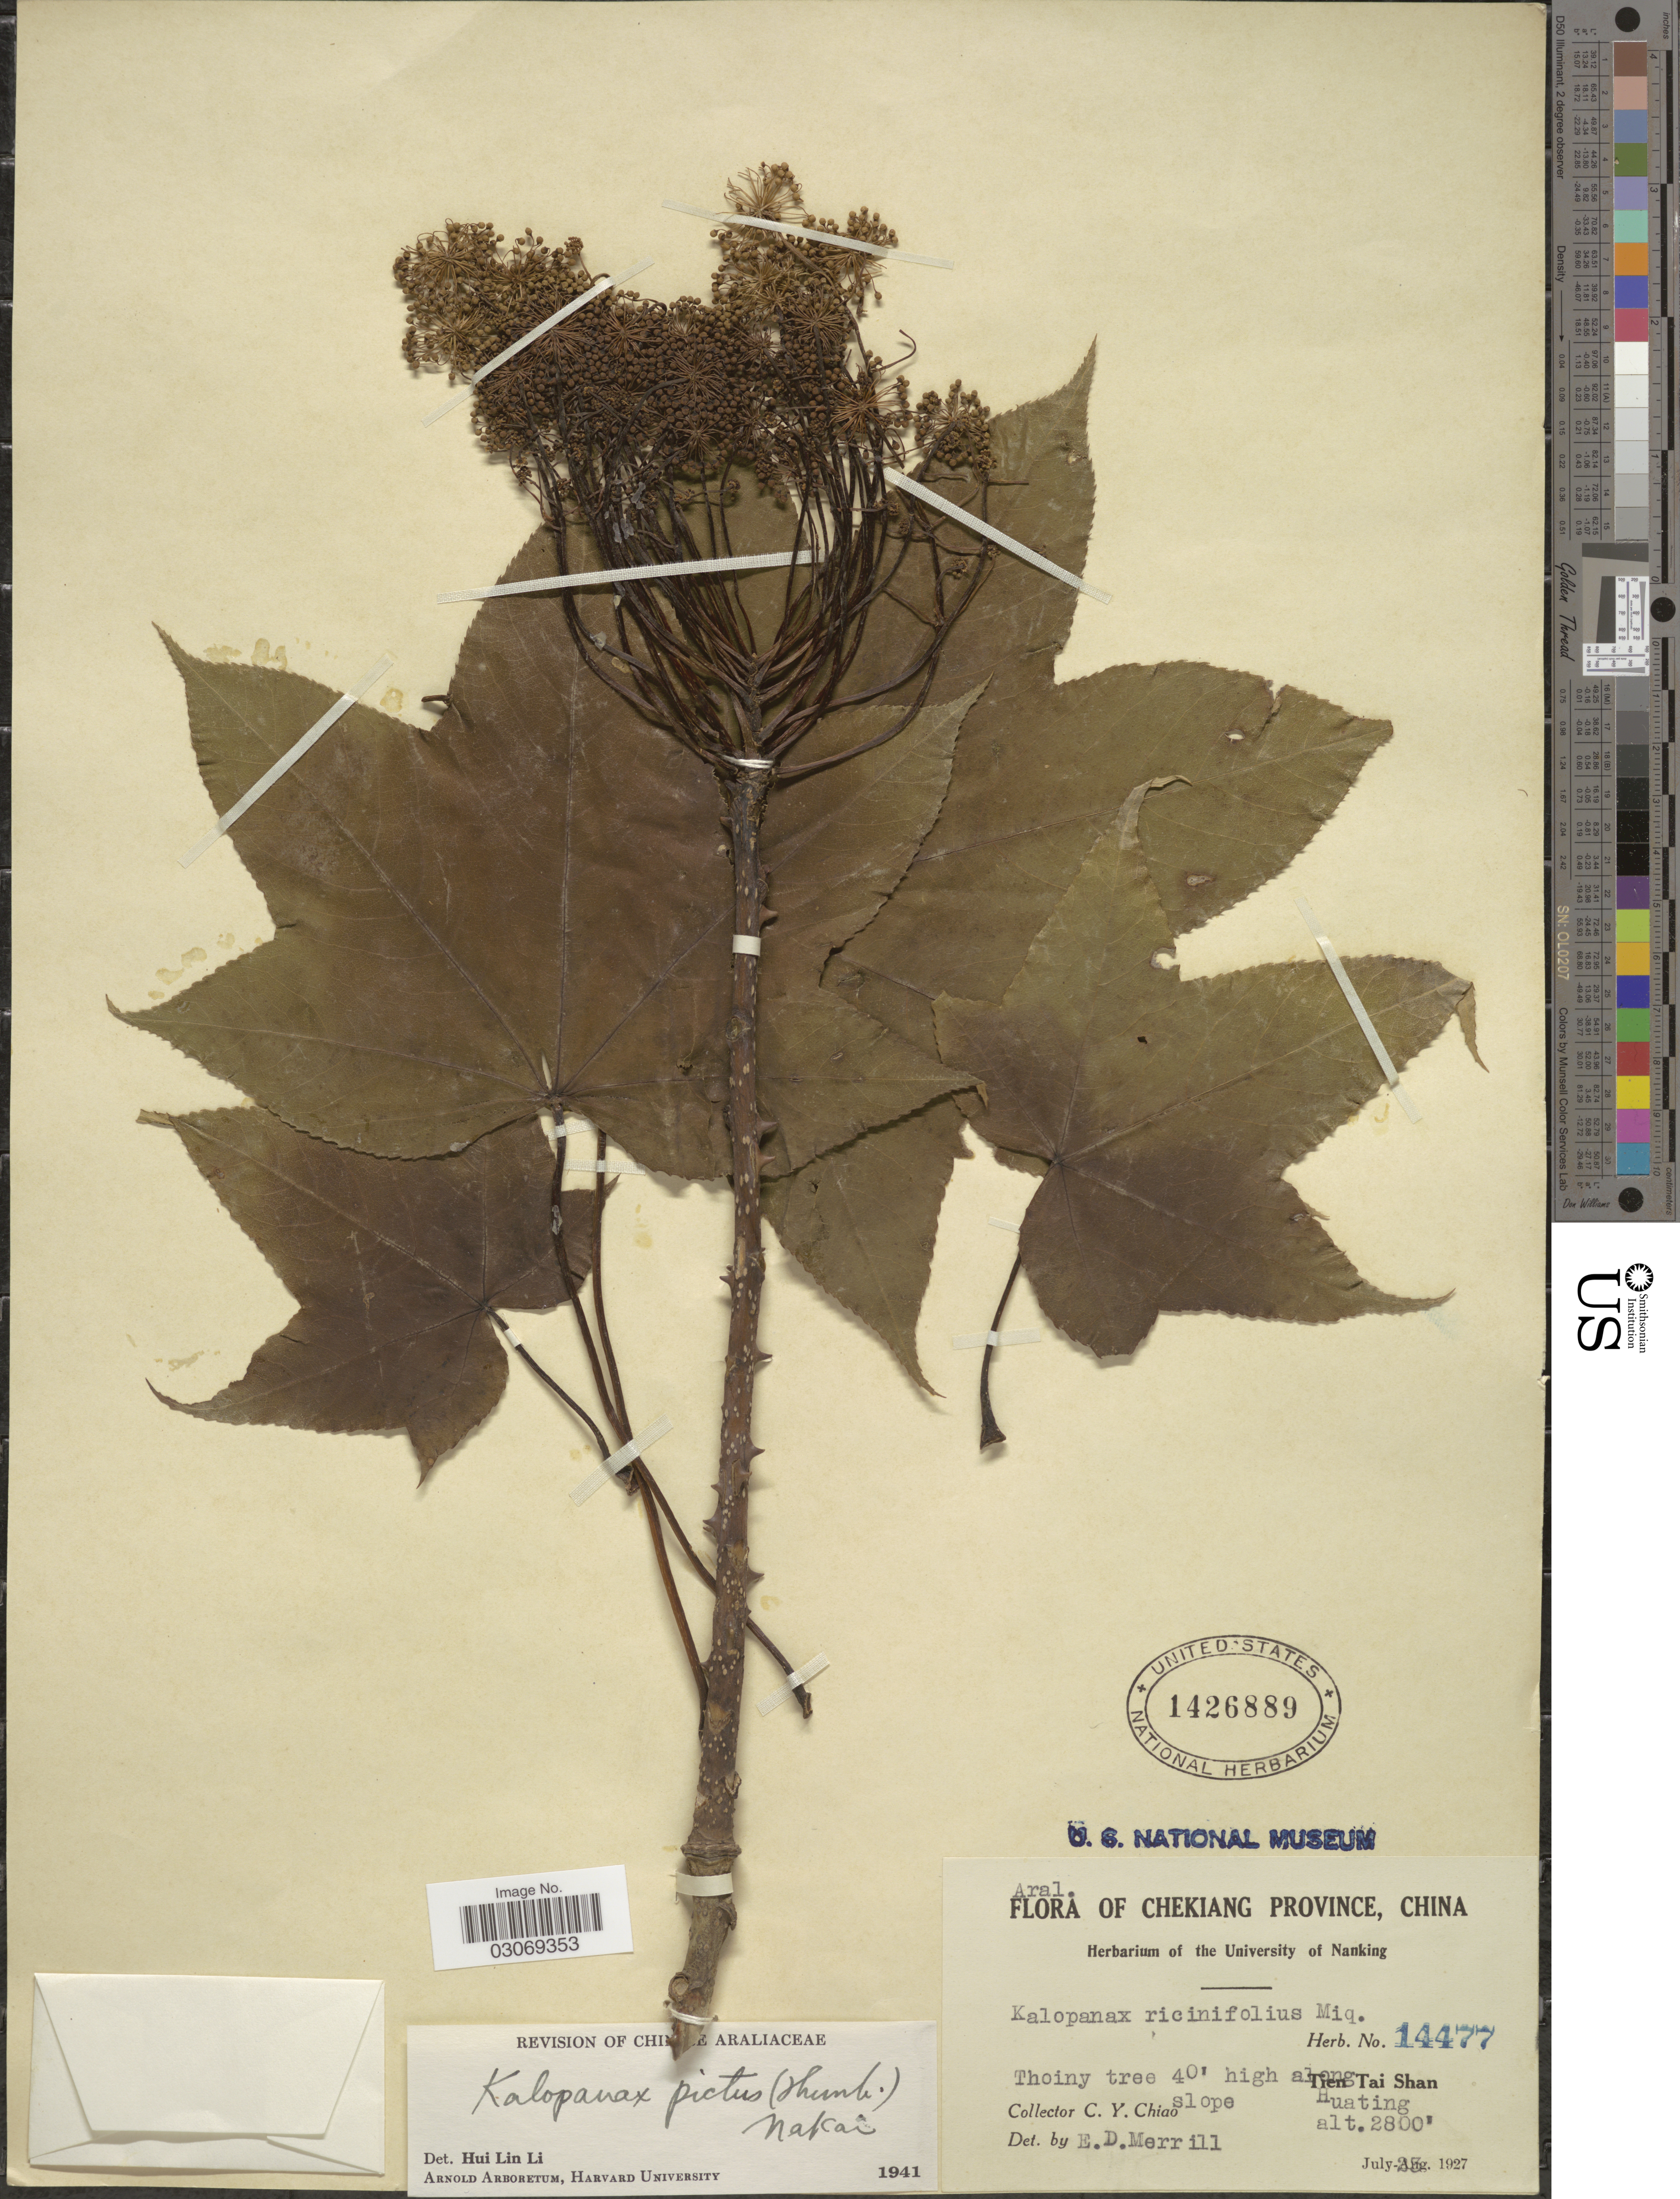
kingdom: Plantae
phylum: Tracheophyta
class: Magnoliopsida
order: Apiales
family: Araliaceae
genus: Kalopanax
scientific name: Kalopanax pictus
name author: (Thunb.) Nakai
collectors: C. Y. Chiao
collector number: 14477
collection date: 1927-07-23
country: China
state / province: Zhejiang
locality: Chekiang Province, Tien Tai Shan. Along Huating.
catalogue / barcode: US 1426889